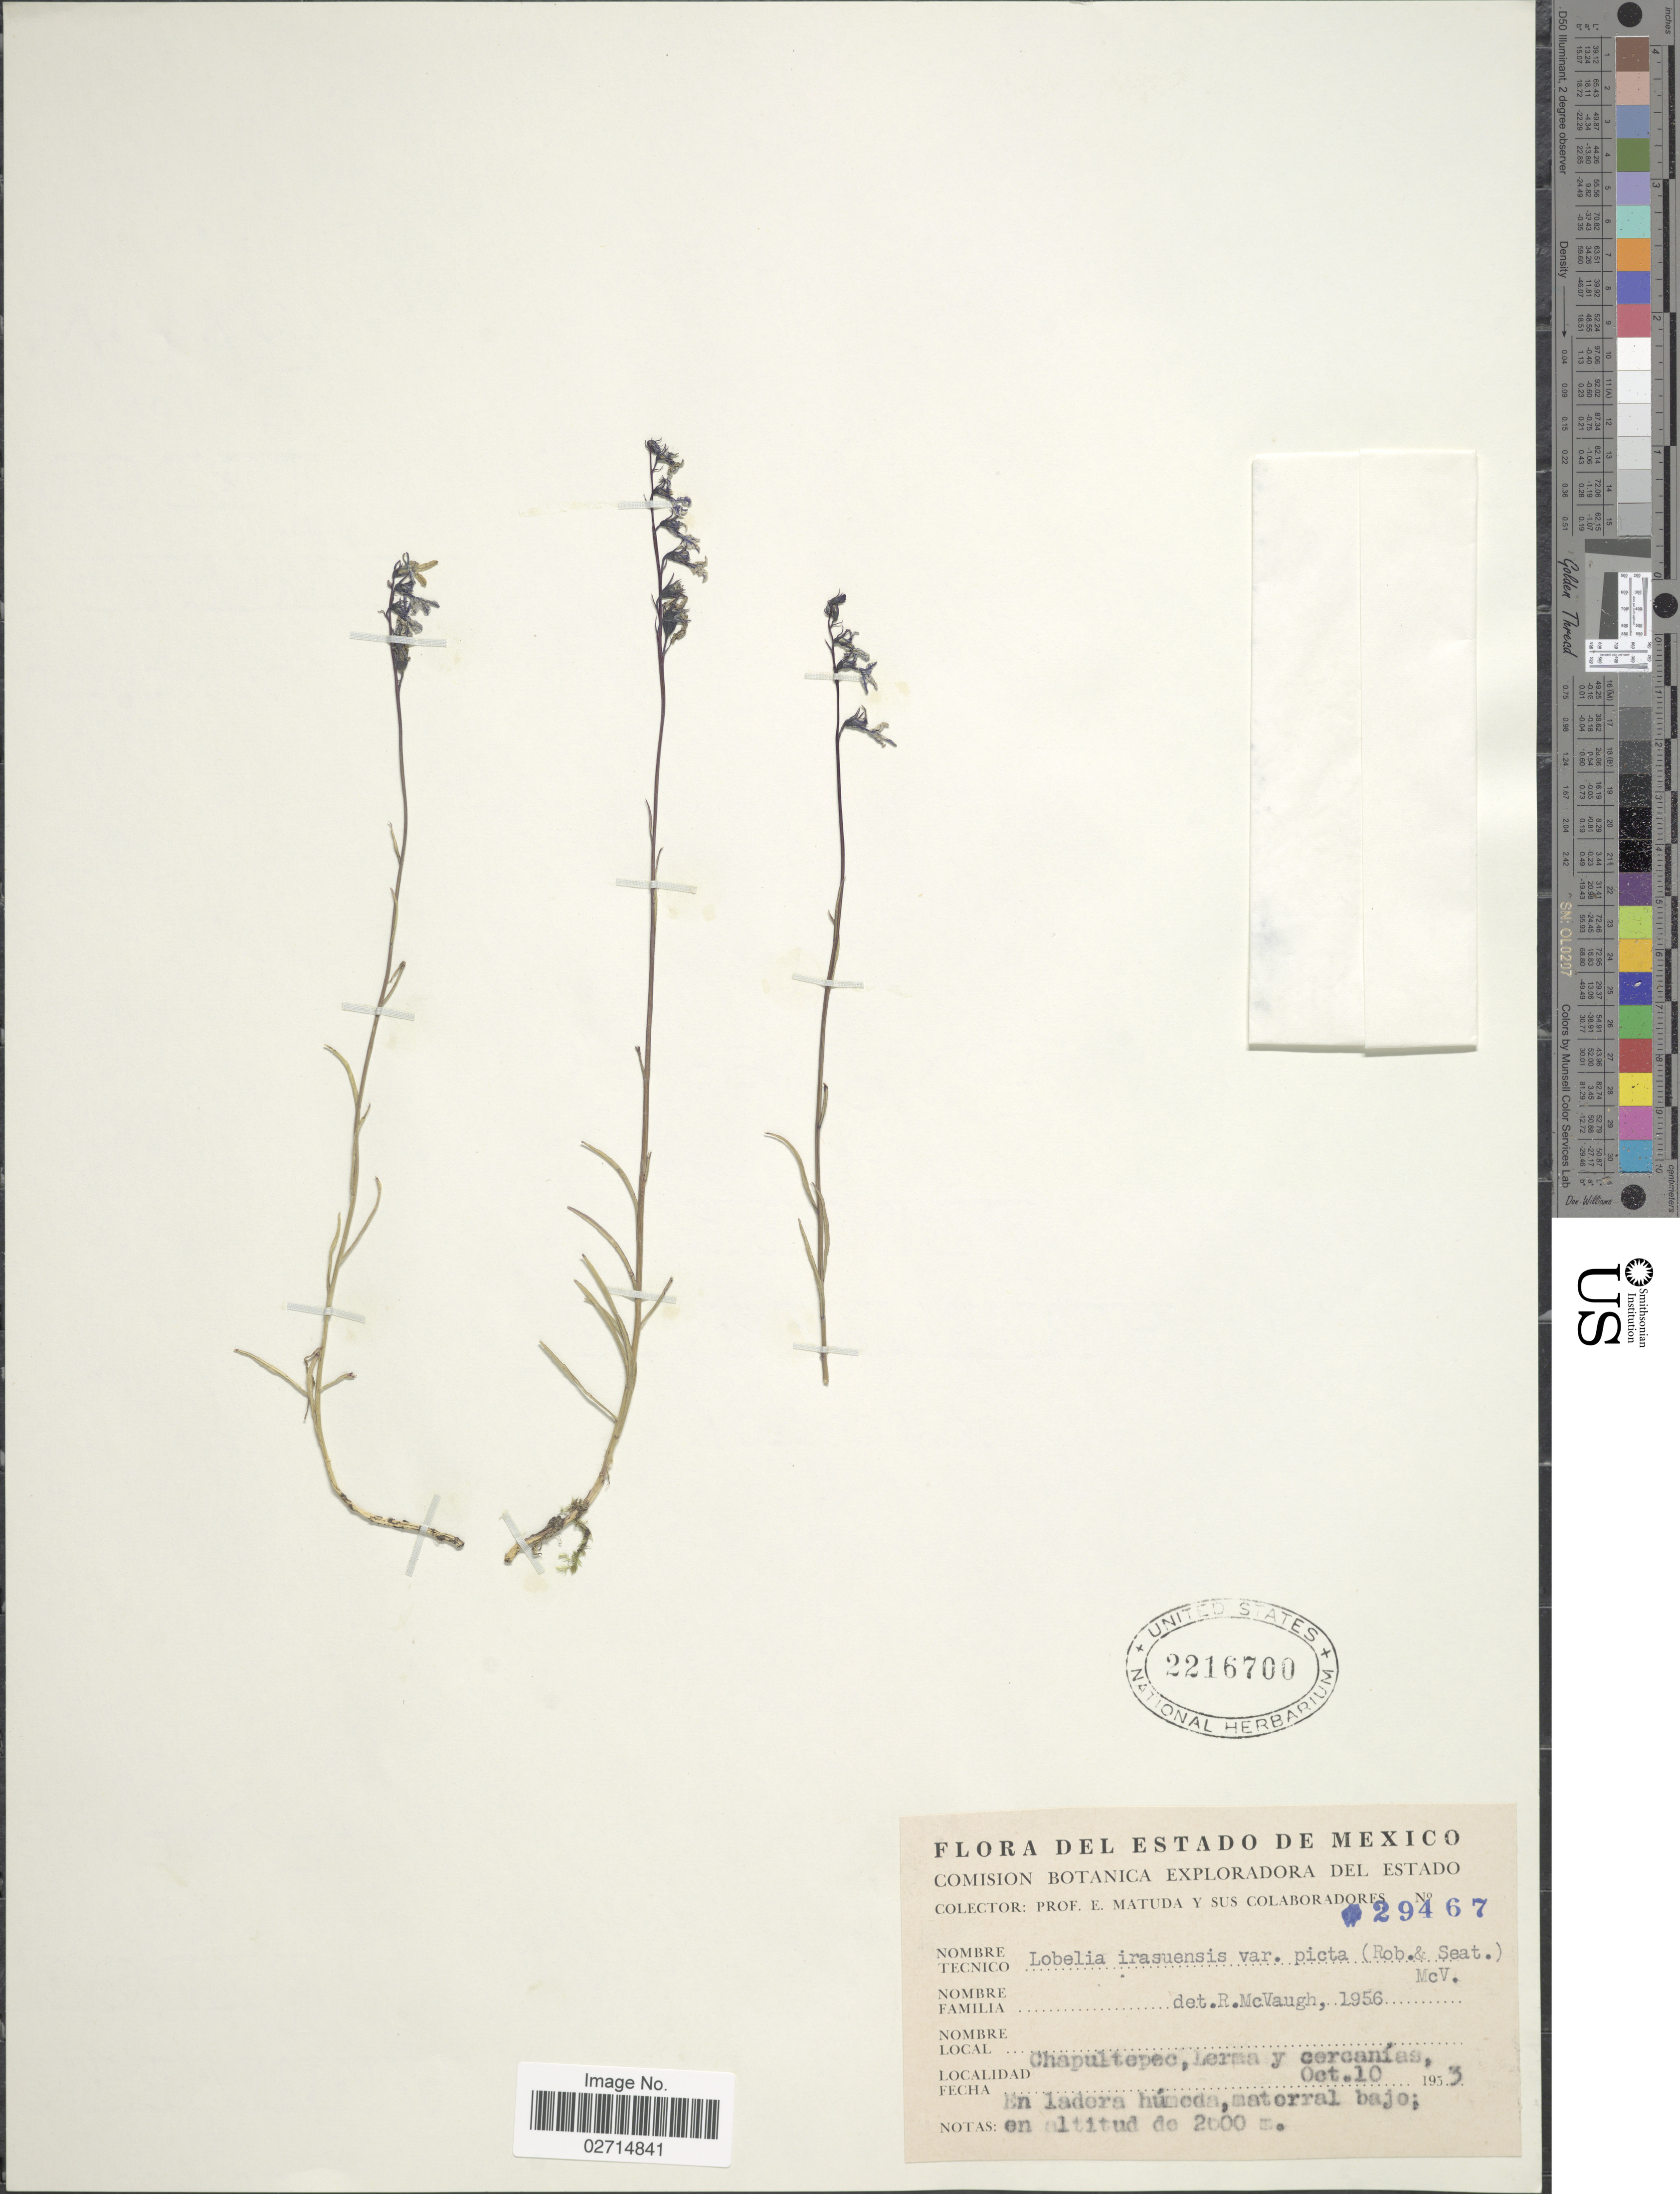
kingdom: Plantae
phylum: Tracheophyta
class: Magnoliopsida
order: Asterales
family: Campanulaceae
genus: Lobelia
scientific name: Lobelia irasuensis subsp. picta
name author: (B.L. Rob. & Seaton) Lammers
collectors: E. Matuda & Sus Colaboradores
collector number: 29467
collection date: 1953-10-10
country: Mexico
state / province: México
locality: Chapultepec, Lerma y cercanías.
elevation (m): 2000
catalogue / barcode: US 2216700